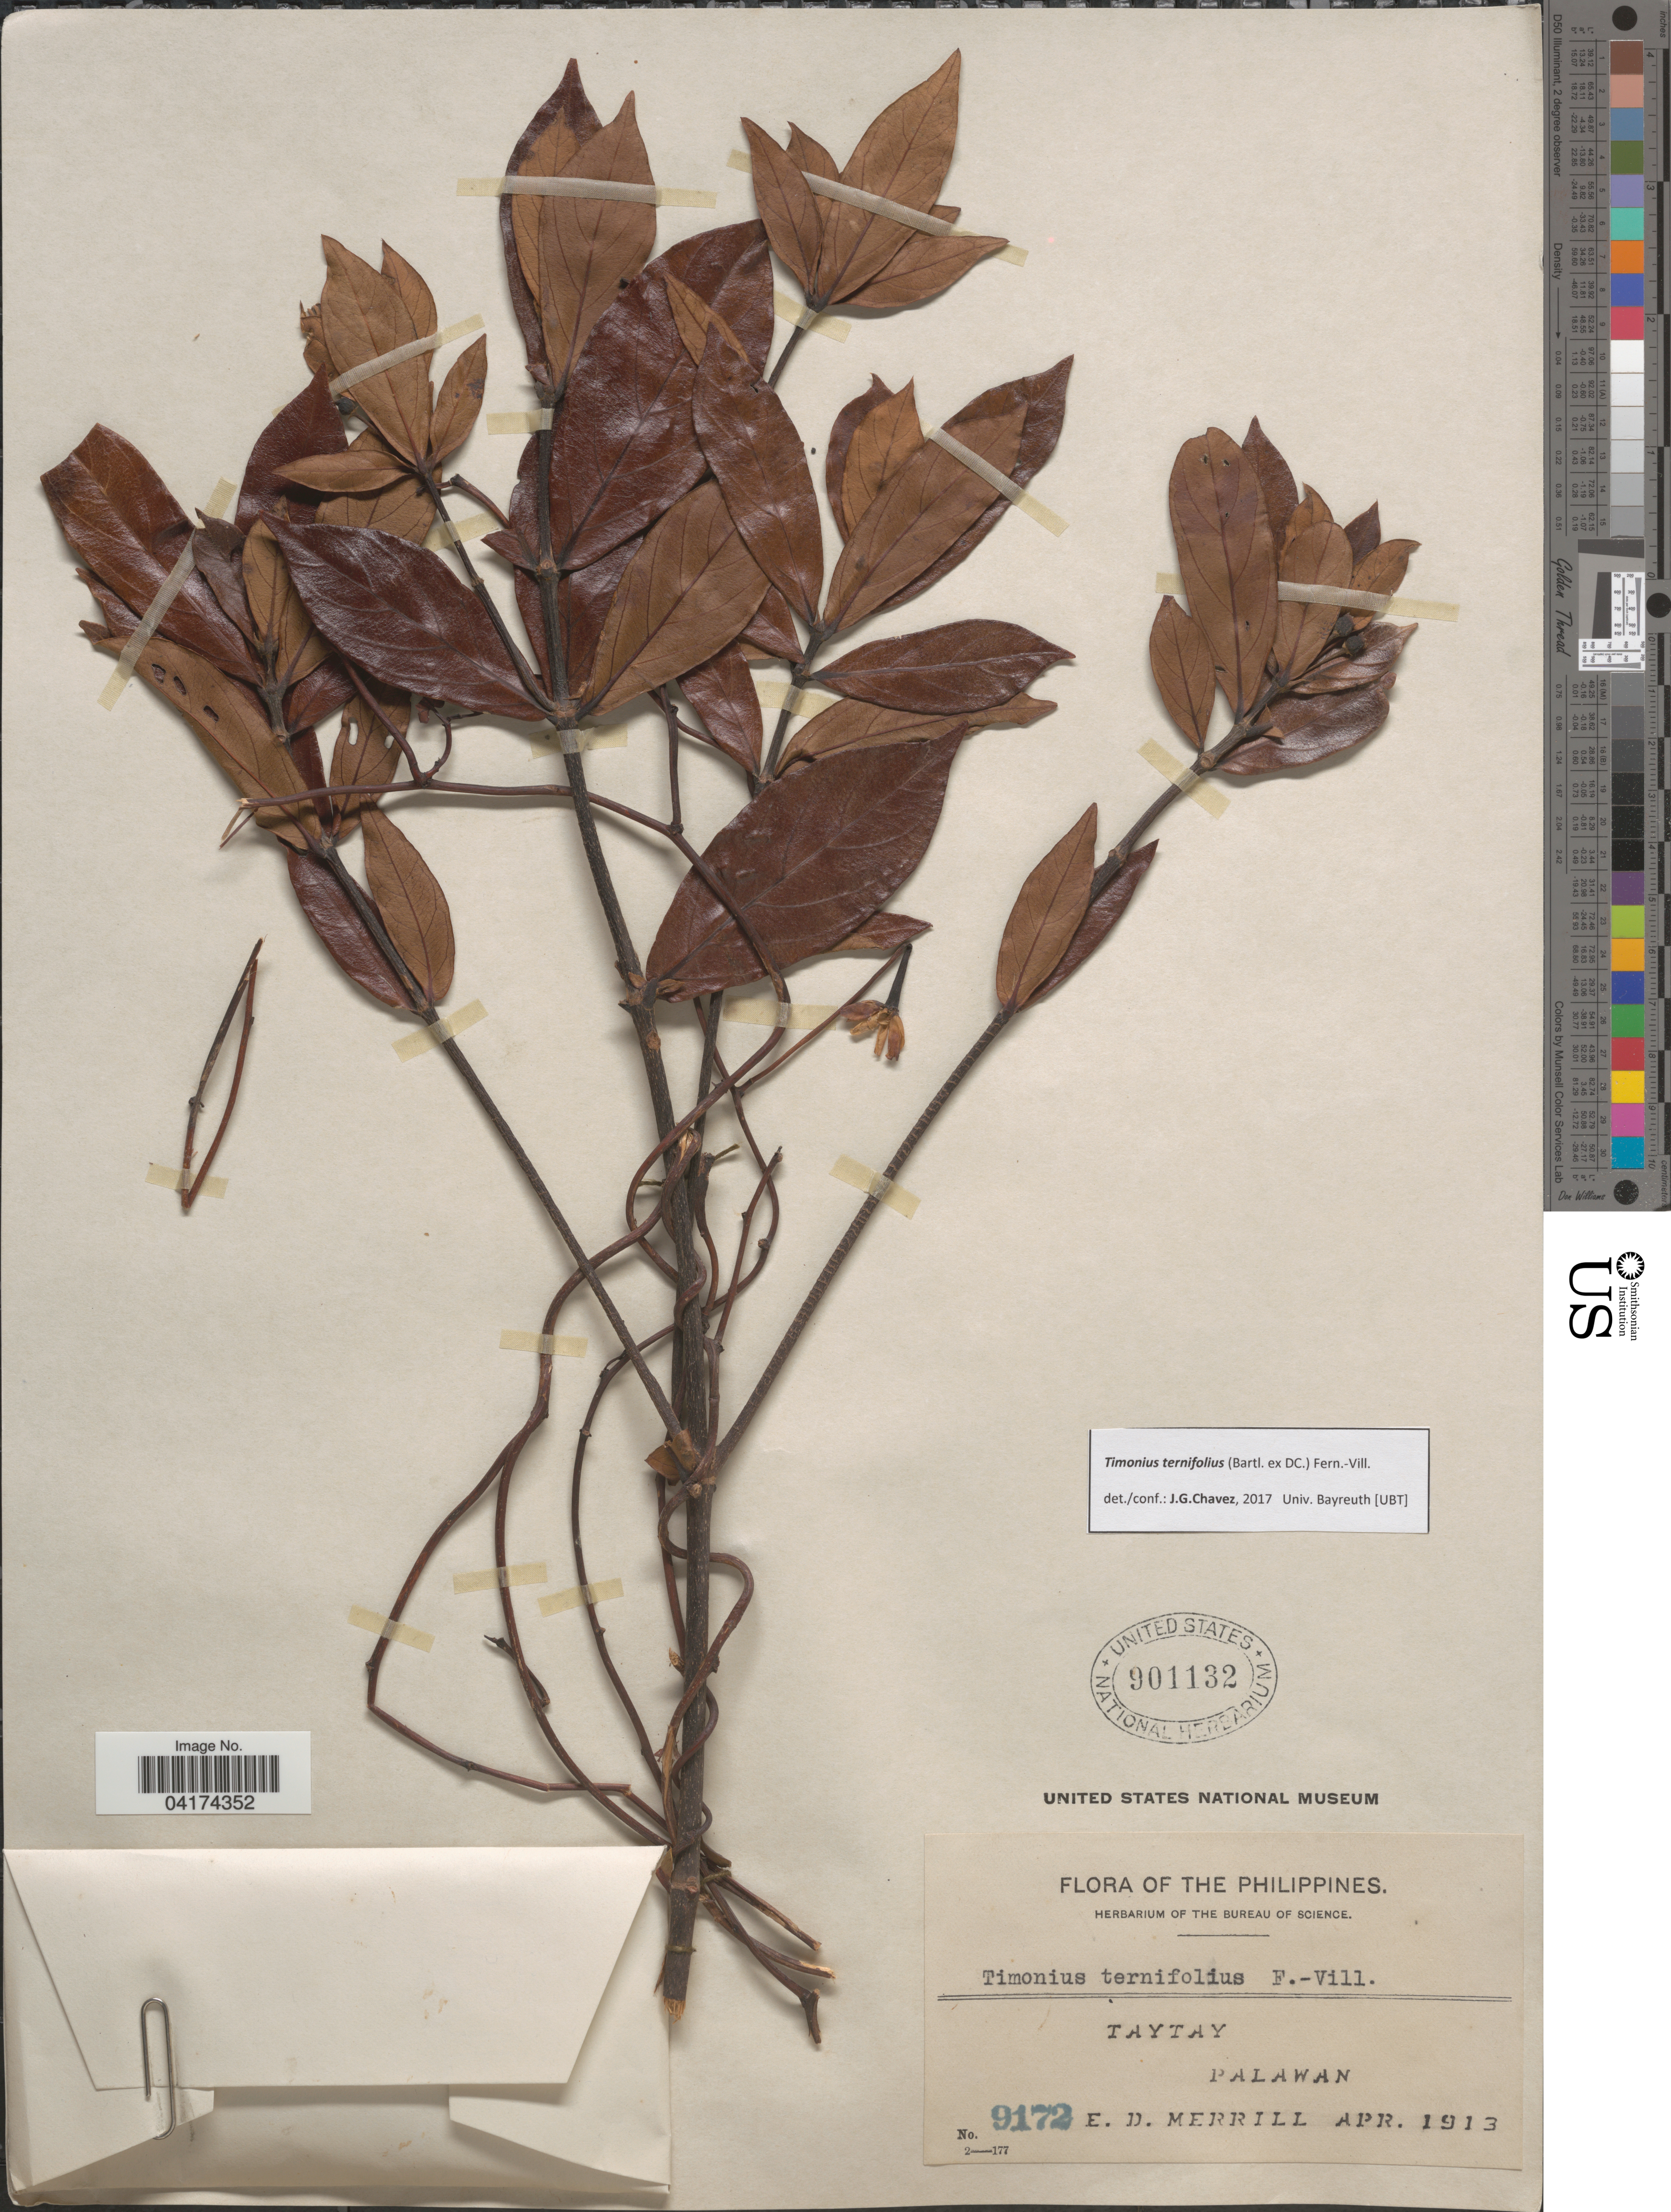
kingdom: Plantae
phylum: Tracheophyta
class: Magnoliopsida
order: Gentianales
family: Rubiaceae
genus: Timonius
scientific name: Timonius ternifolius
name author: (Bartl. ex DC.) Fern.-Vill.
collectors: E. D. Merrill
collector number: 9172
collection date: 1913-04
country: Philippines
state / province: Mimaropa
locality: Taytay. Palawan.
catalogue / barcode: US 901132